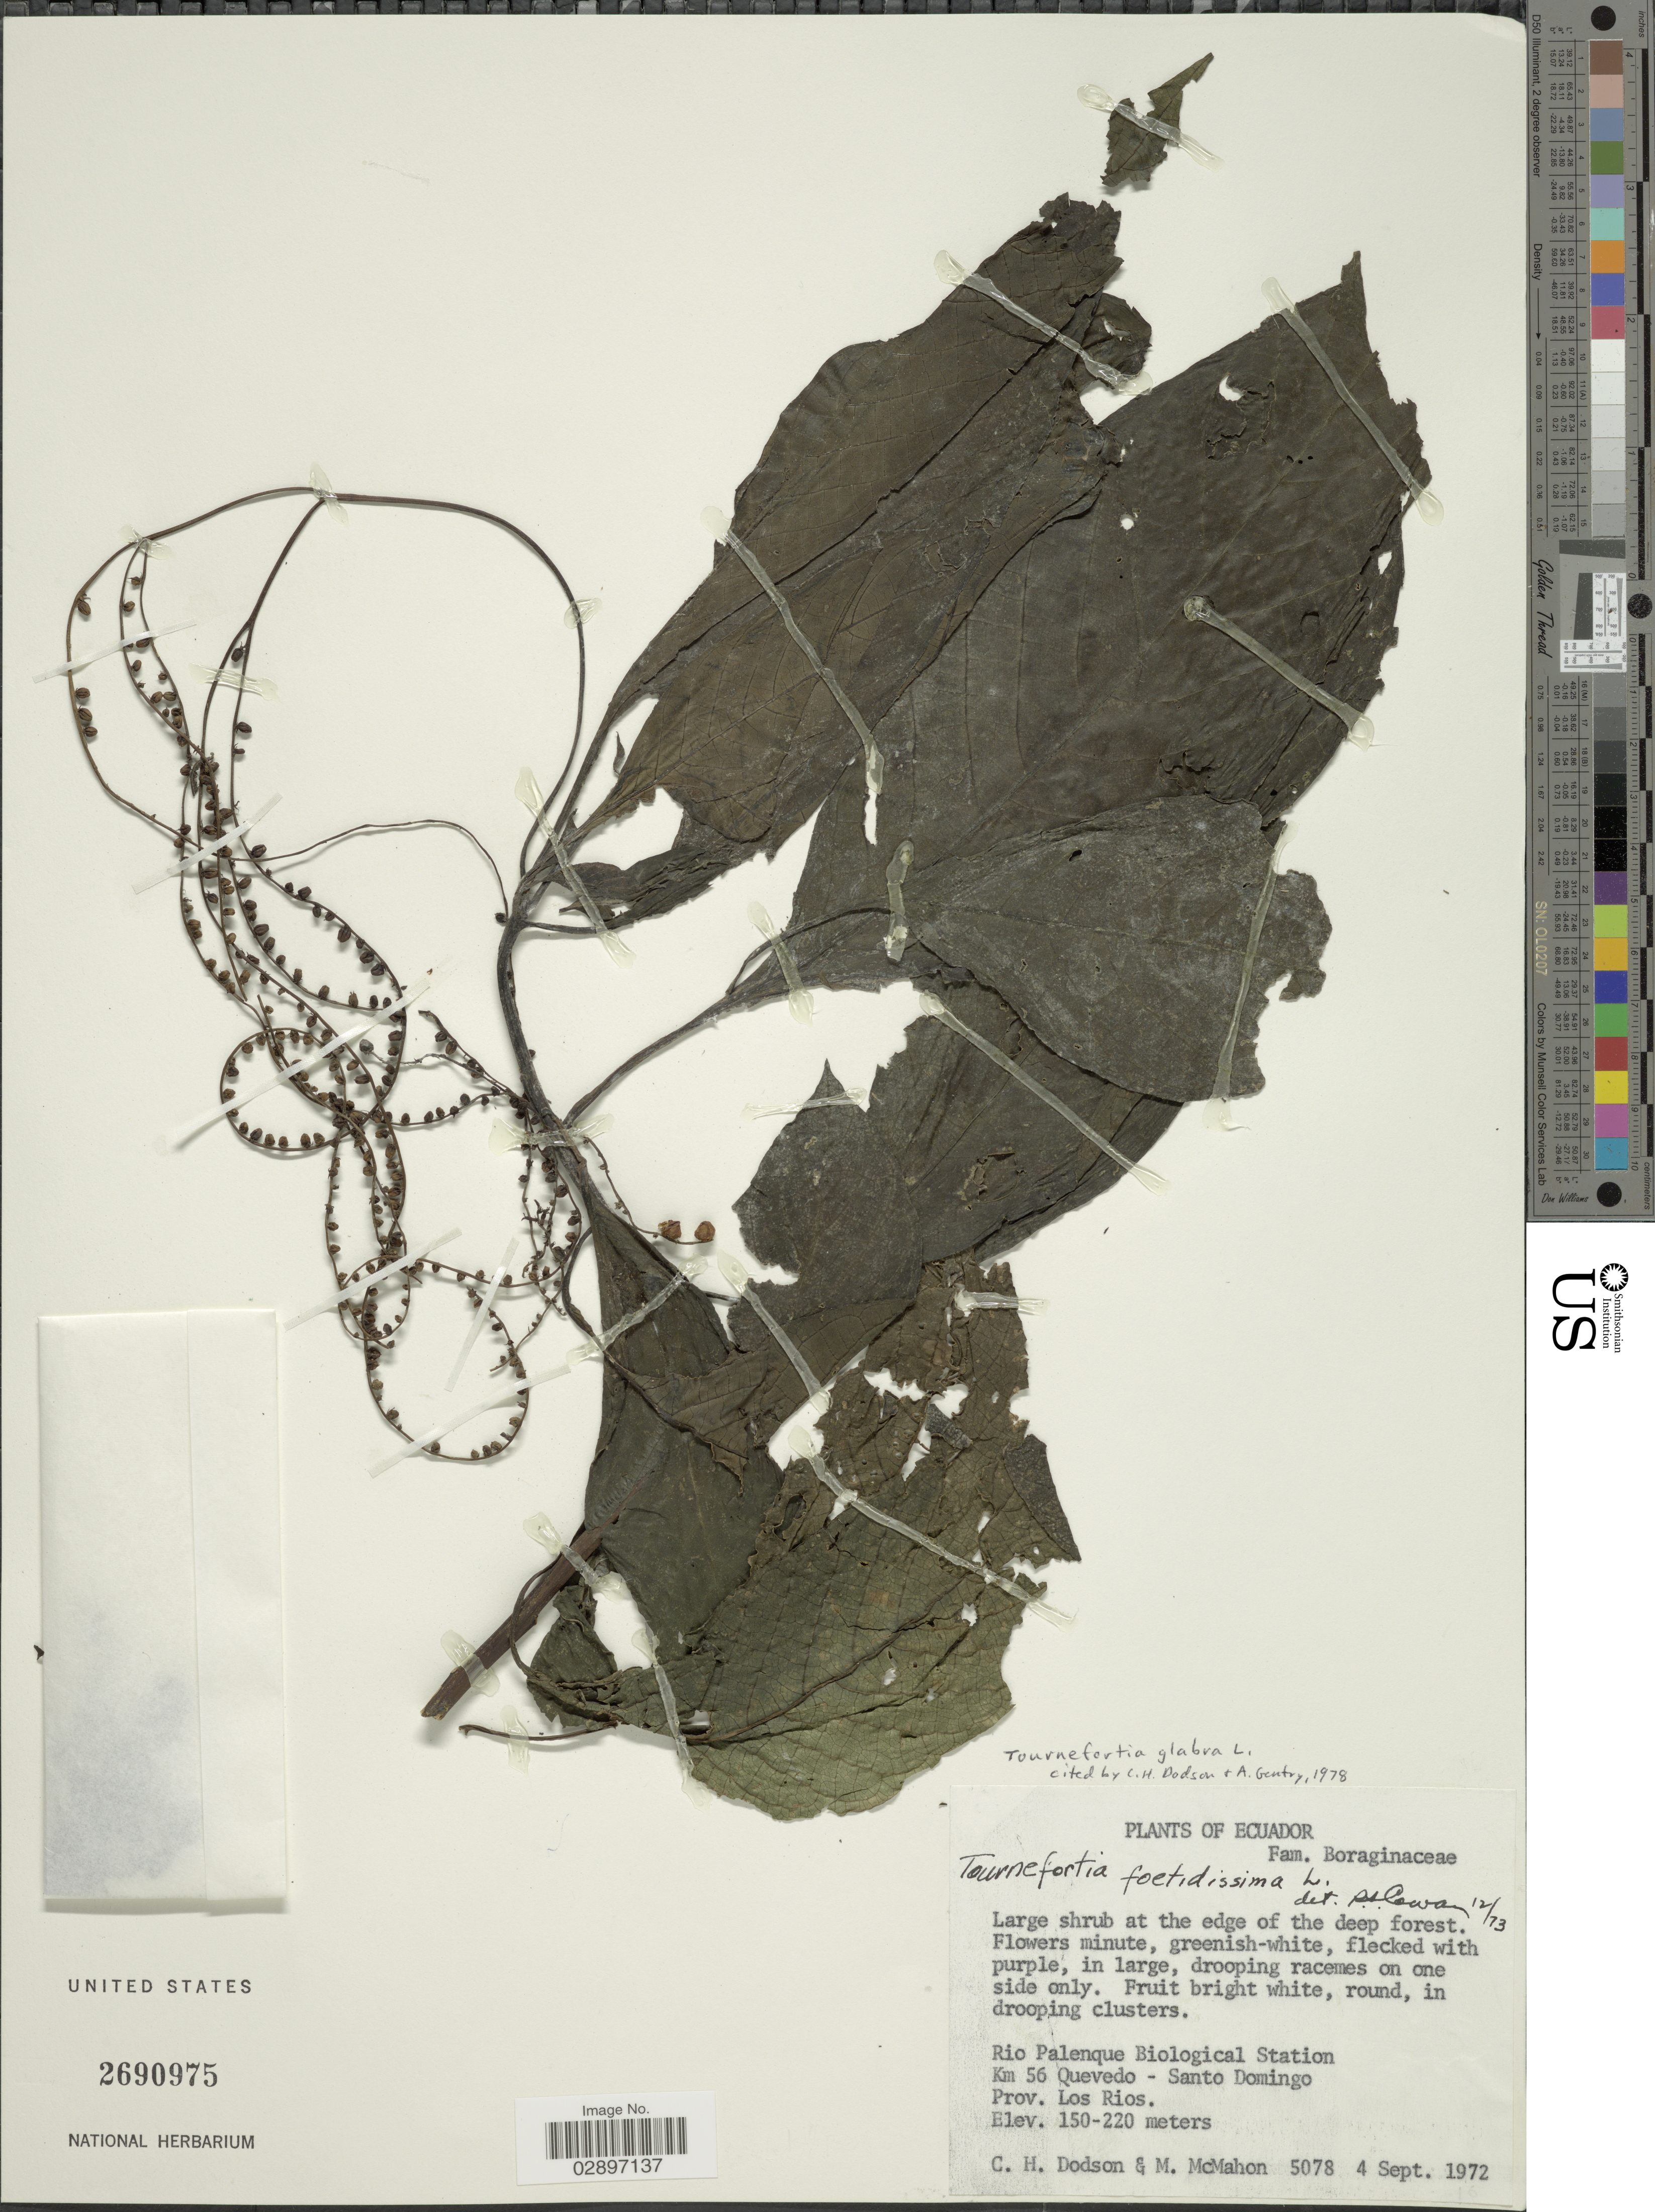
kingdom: Plantae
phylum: Tracheophyta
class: Magnoliopsida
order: Boraginales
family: Heliotropiaceae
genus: Tournefortia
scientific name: Tournefortia foetidissima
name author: L.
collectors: C. H. Dodson & M. McMahon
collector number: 5078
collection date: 1972-09-04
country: Ecuador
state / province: Los Ríos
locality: Rio Palenque Biological Station. Km 56 Quevedo - Santo Domingo. Prov. Los Rios.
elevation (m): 150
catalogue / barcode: US 2690975